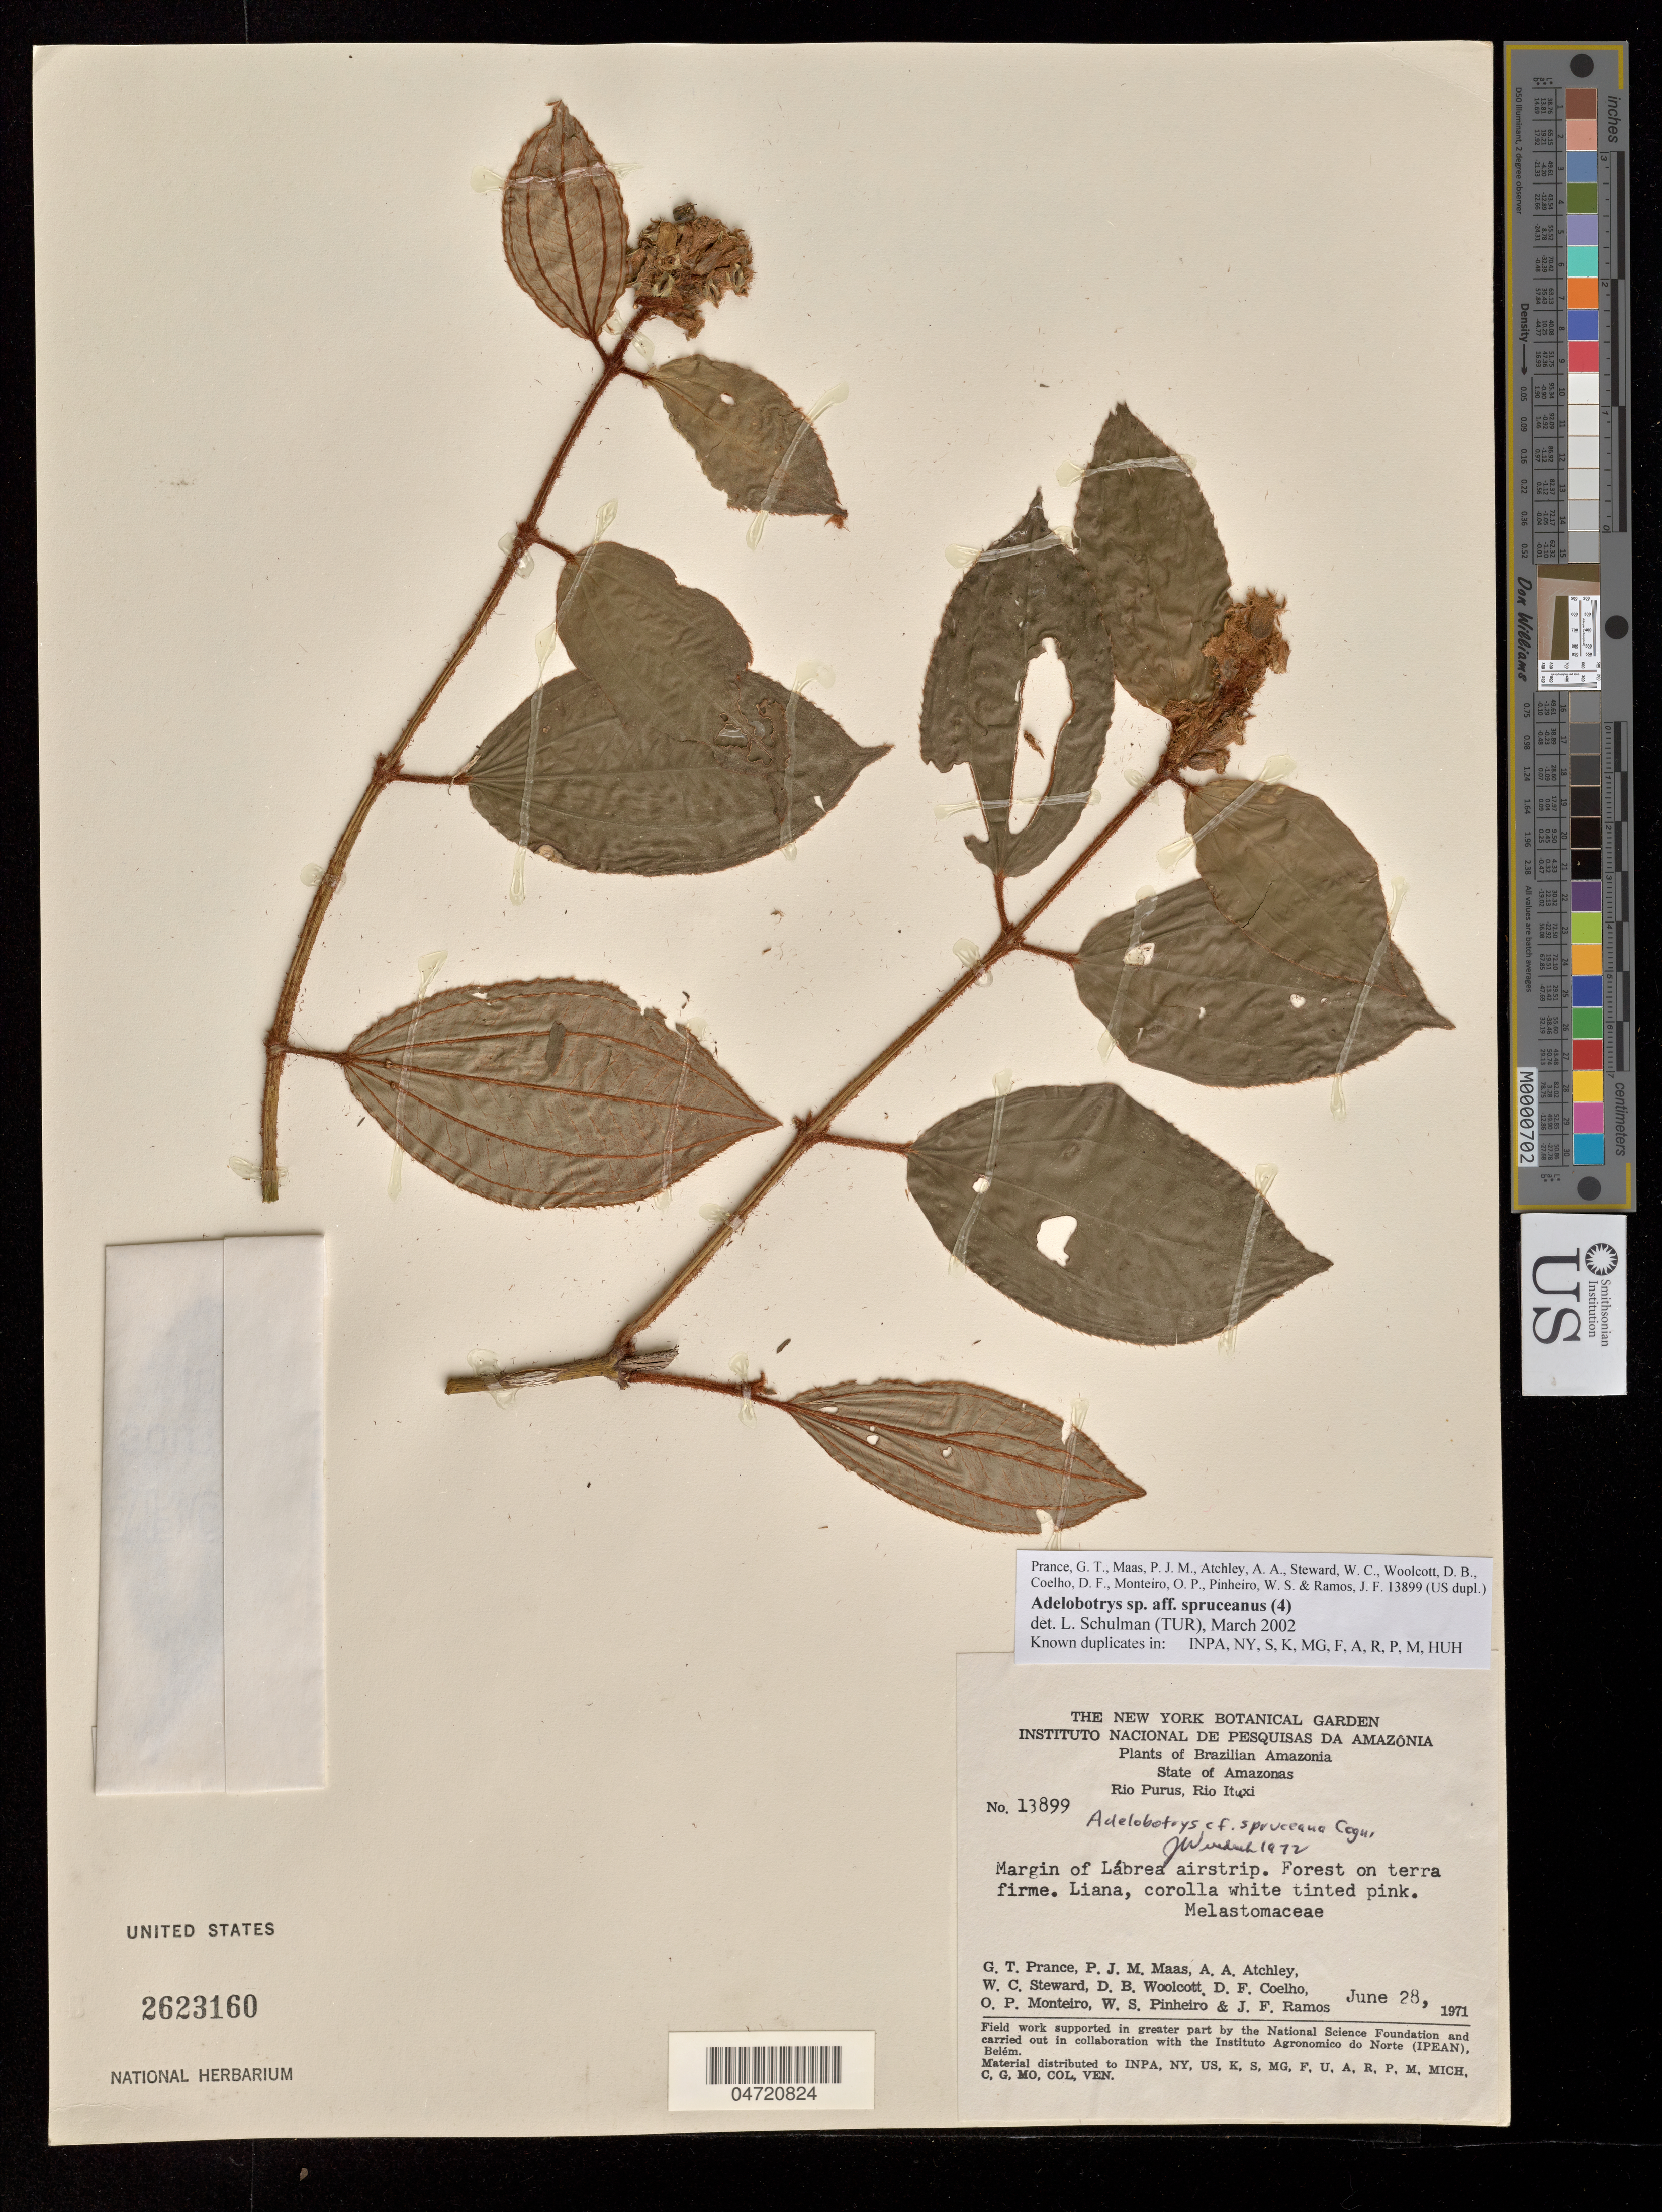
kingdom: Plantae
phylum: Tracheophyta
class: Magnoliopsida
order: Myrtales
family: Melastomataceae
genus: Adelobotrys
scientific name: Adelobotrys spruceana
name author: Cogn.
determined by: Schulman, Leif, (TUR), University of Turku (FINLAND)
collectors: G. T. Prance, P. Maas, A. A. Atchley, W. C. Steward, D. B. Woolcott, D. F. Coêlho, O. P. Monteiro, W. S. Pinheiro & W. S. Pinheiro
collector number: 13899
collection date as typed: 28 Jun 1971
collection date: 1971-06-28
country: Brazil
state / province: Amazonas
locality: Labrea airstrip, margin of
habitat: Forest on terra firma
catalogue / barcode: US 2623160